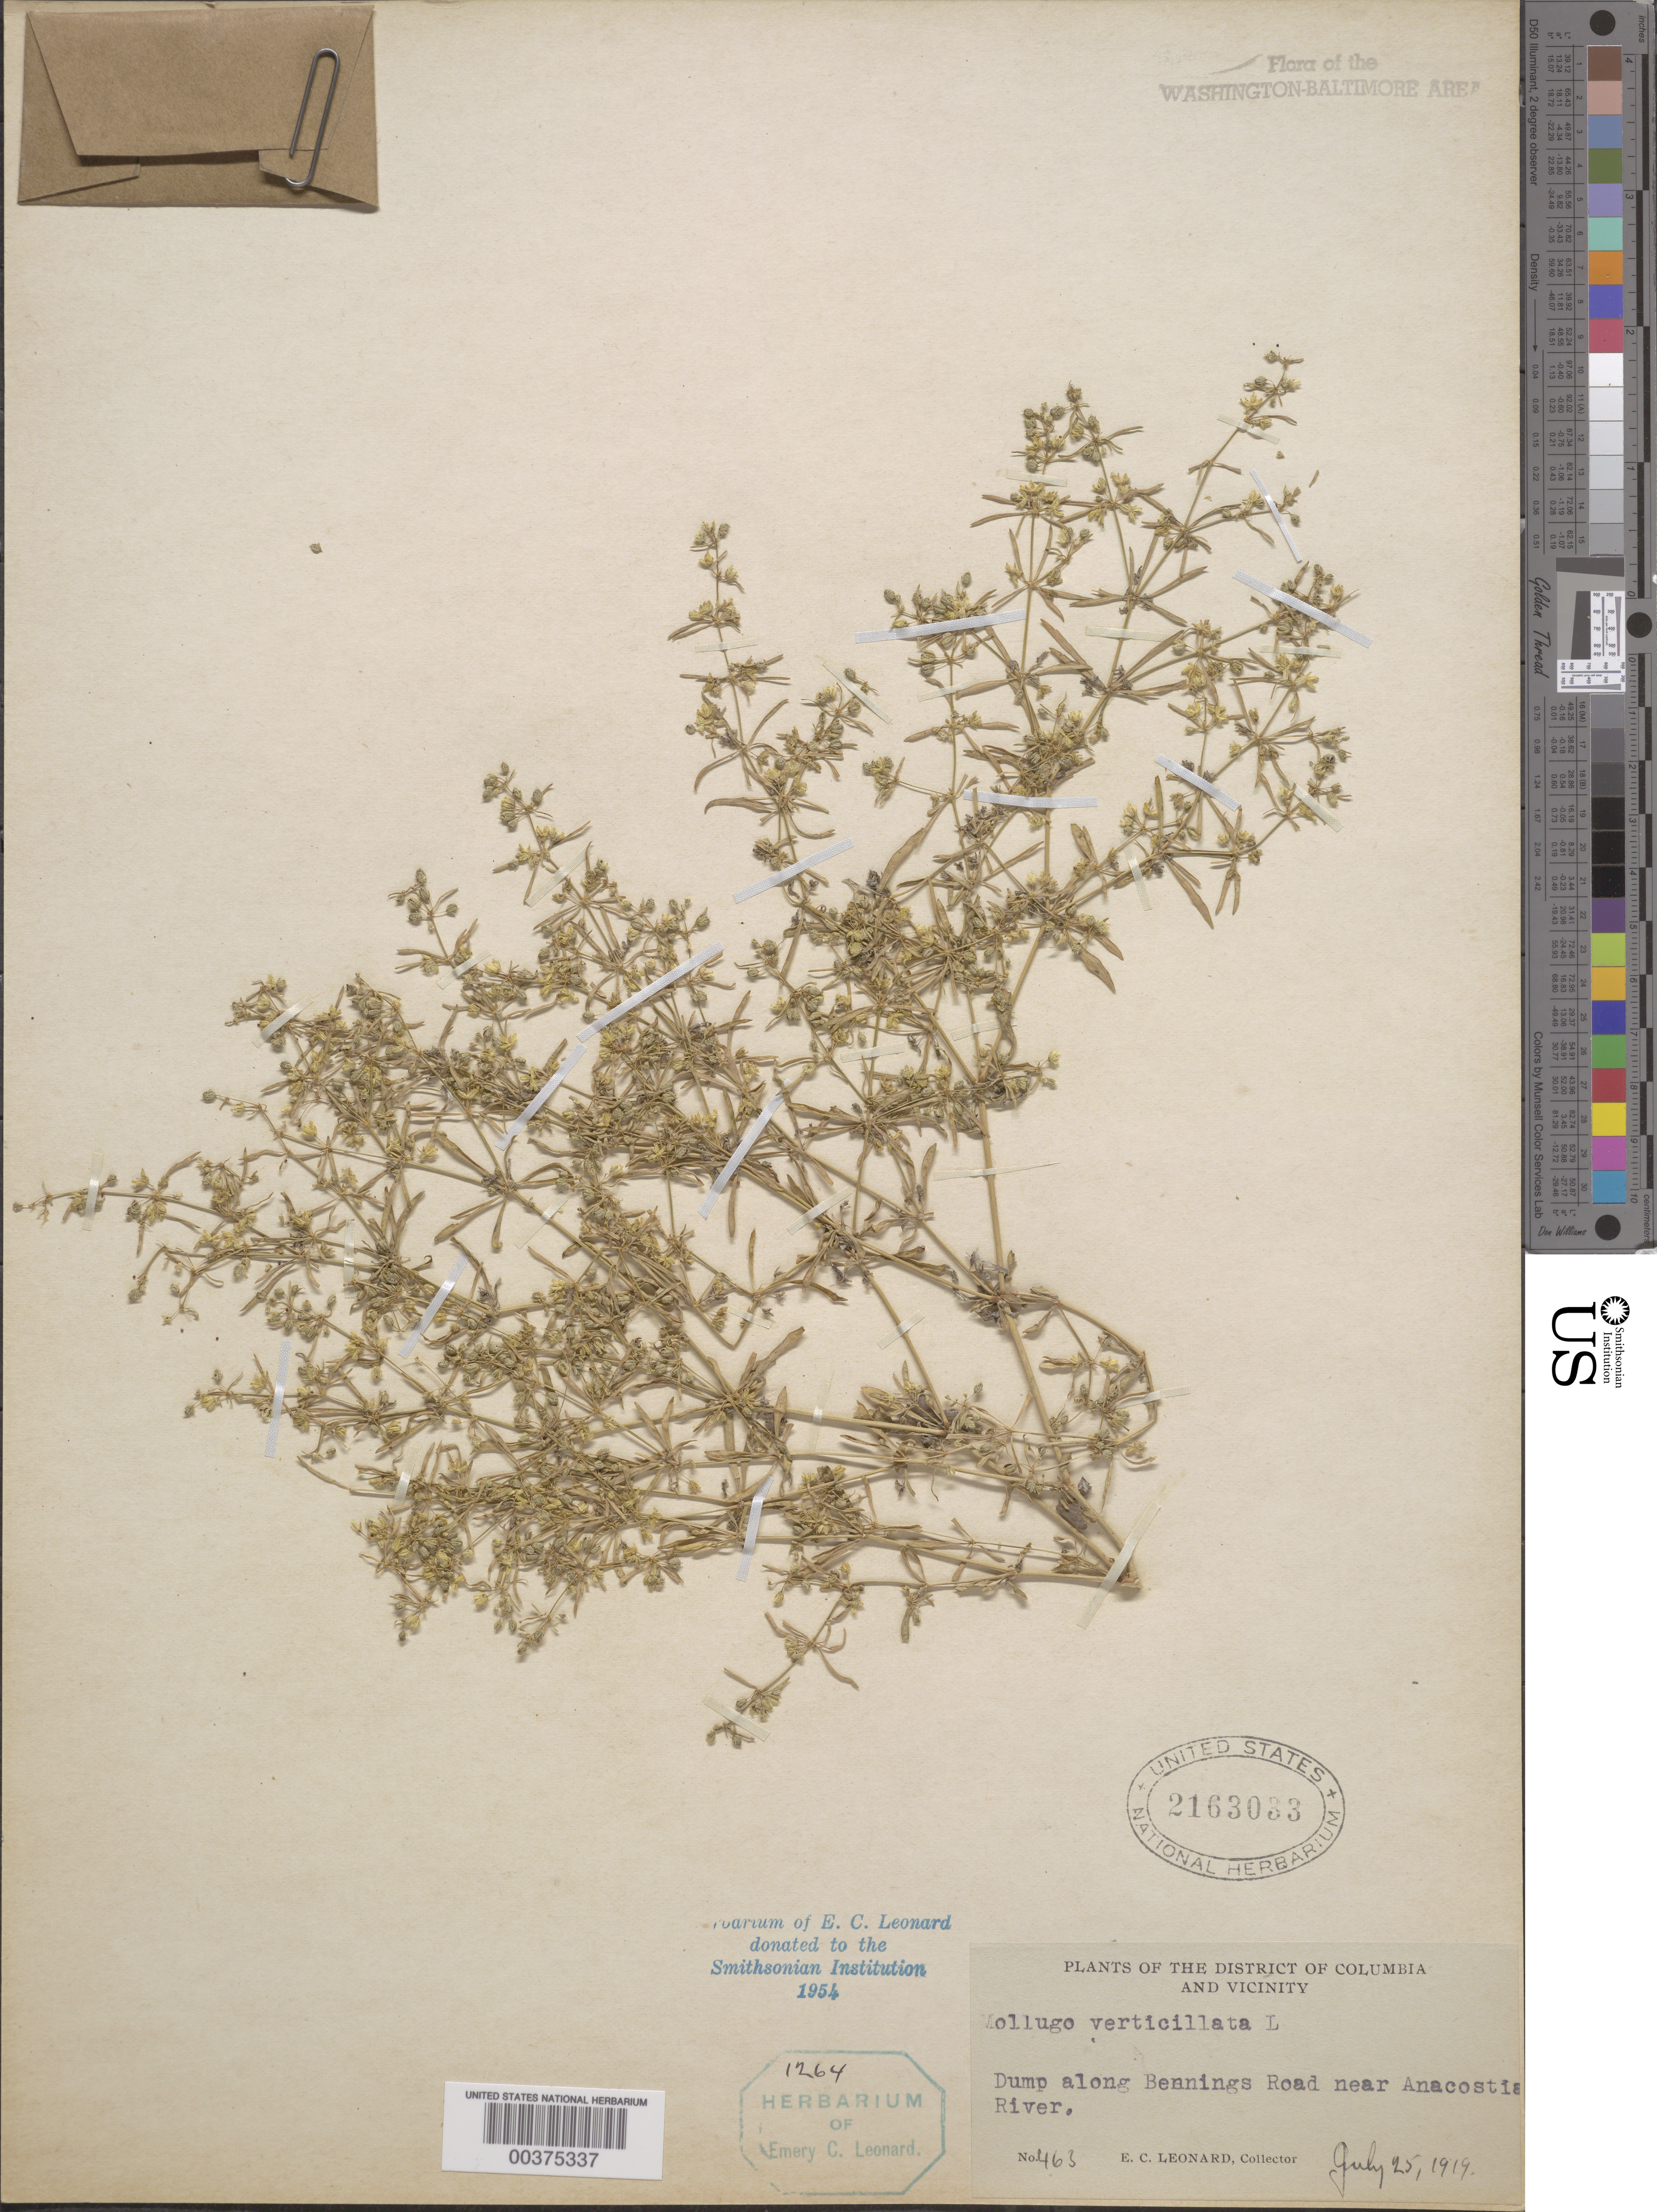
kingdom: Plantae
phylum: Tracheophyta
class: Magnoliopsida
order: Caryophyllales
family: Molluginaceae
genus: Mollugo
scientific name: Mollugo verticillata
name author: L.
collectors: E. C. Leonard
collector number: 463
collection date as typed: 25 Jul 1919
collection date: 1919-07-25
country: United States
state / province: District of Columbia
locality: Bennings Road, near River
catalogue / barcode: US 2163033